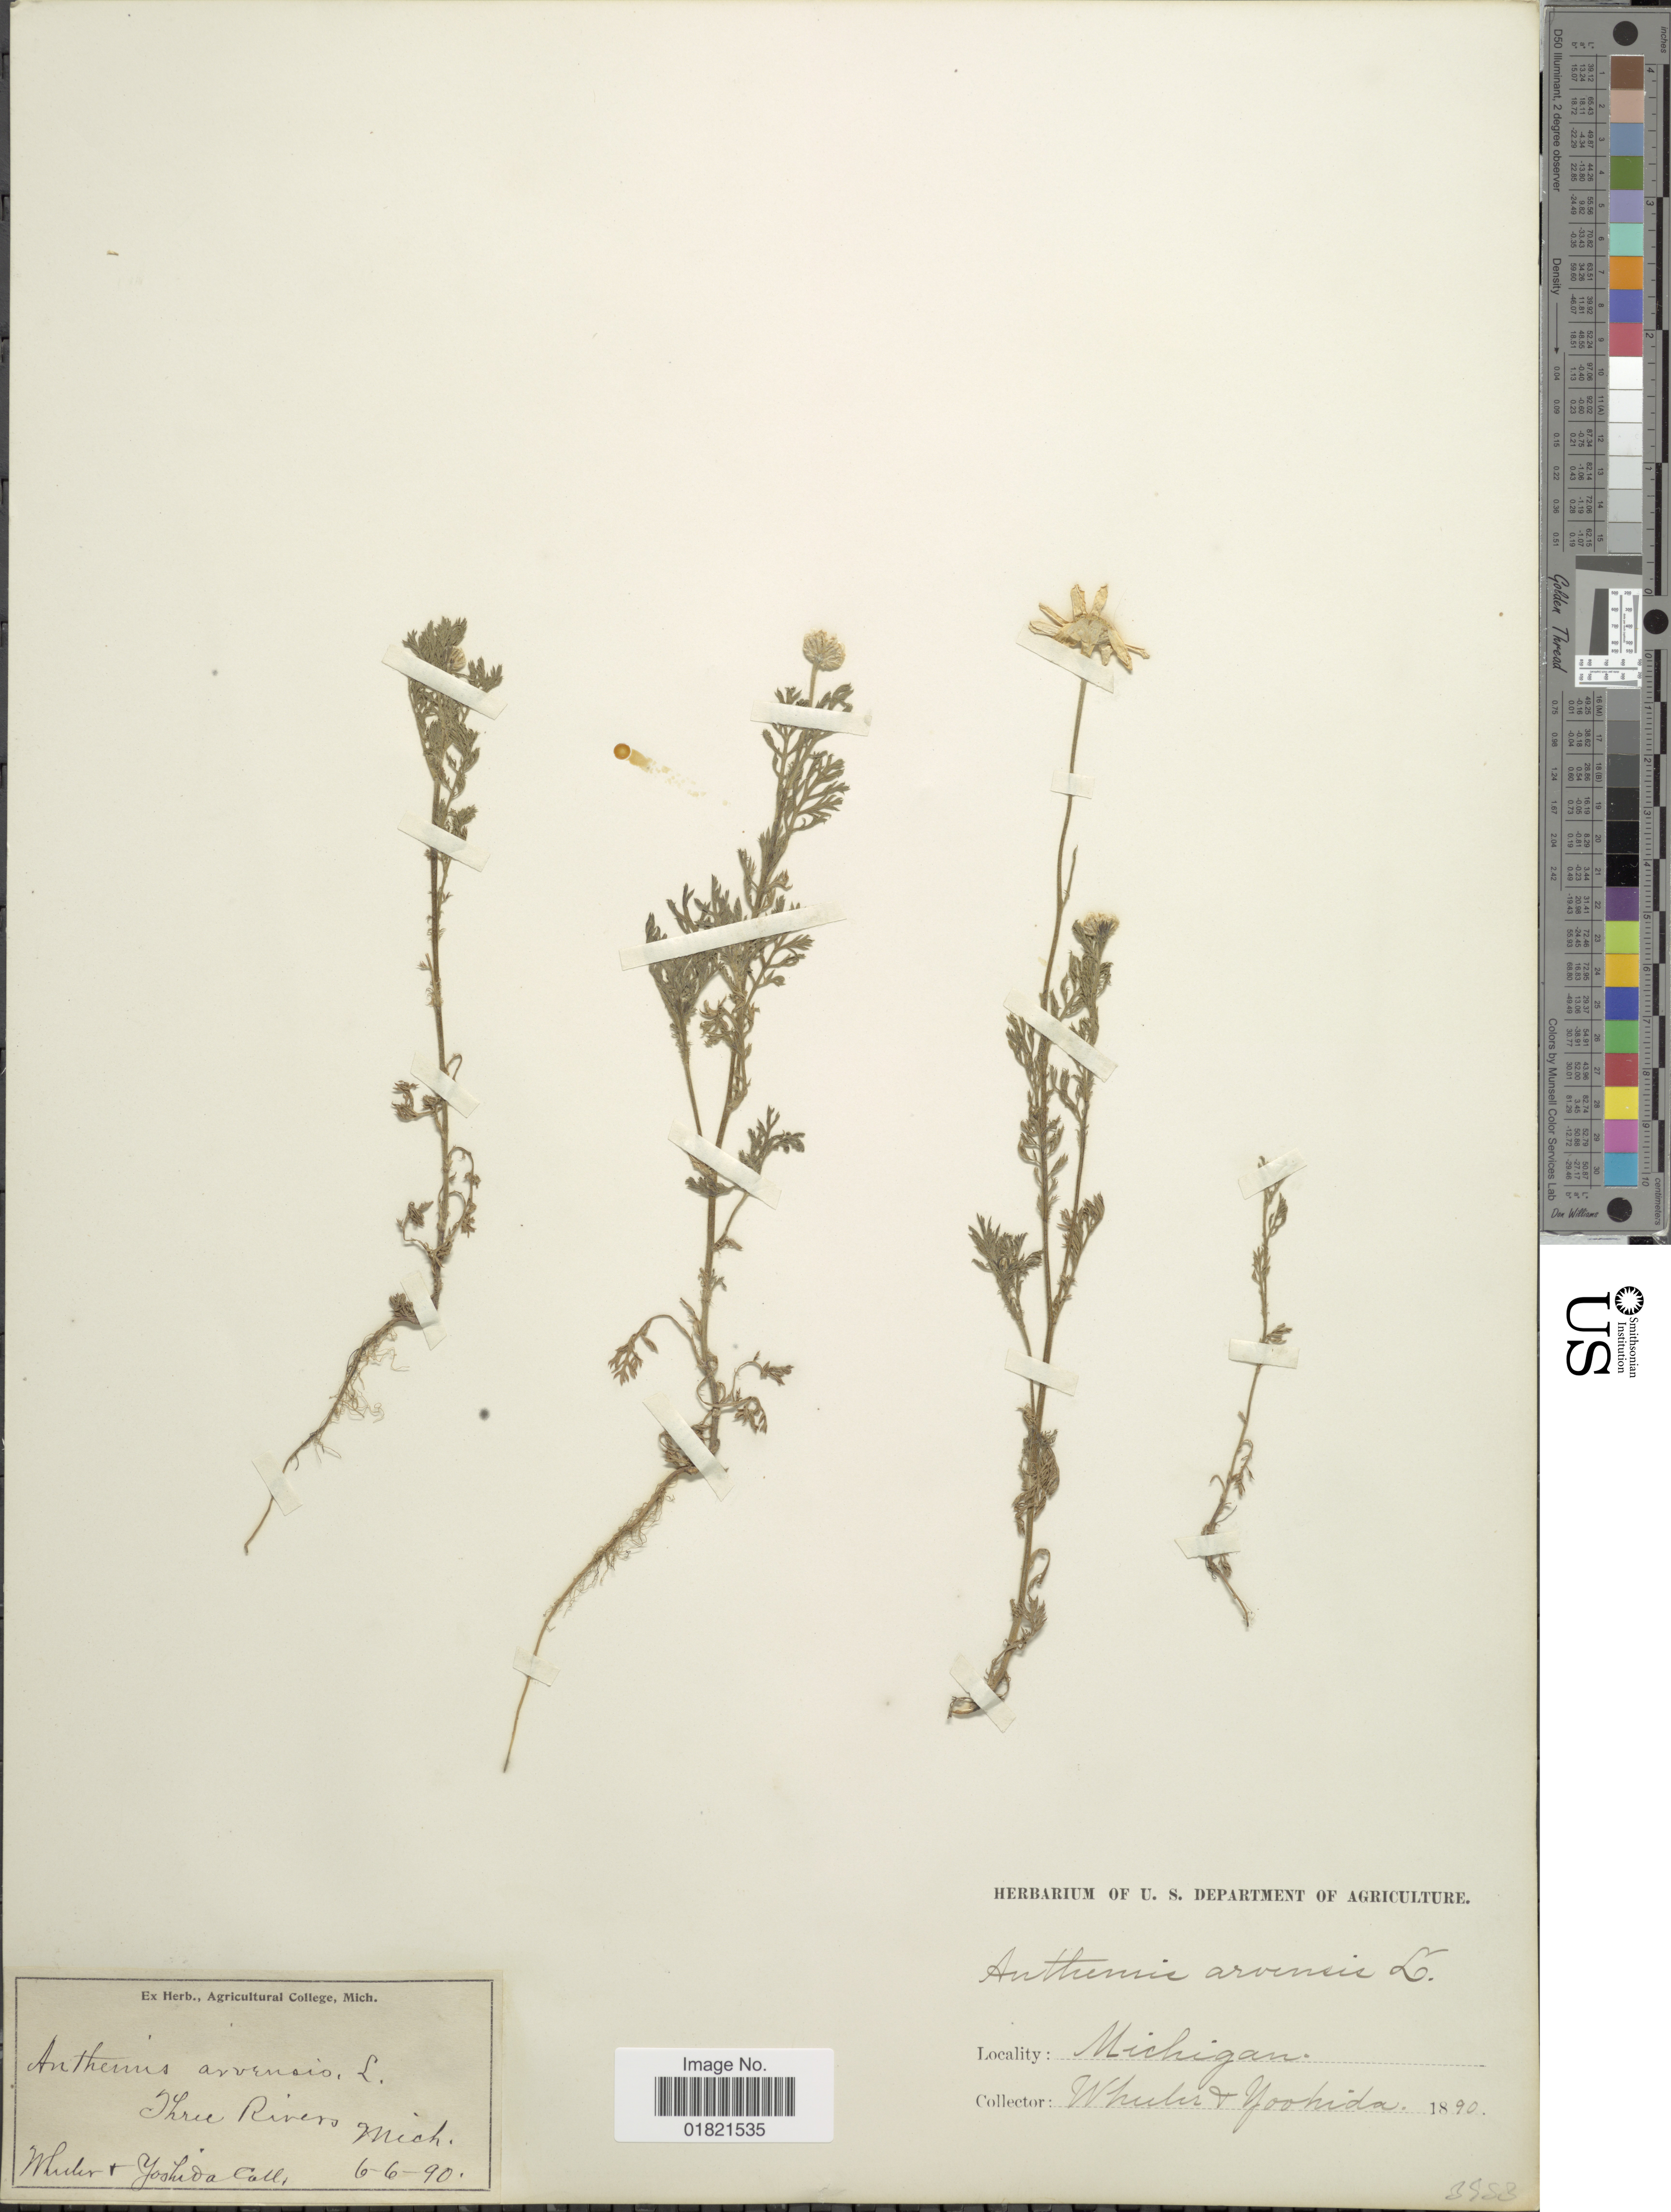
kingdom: Plantae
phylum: Tracheophyta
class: Magnoliopsida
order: Asterales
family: Asteraceae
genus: Anthemis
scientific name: Anthemis arvensis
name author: L.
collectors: -- Wheeler & Yoohida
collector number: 3983*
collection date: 1890-06-06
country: United States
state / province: Michigan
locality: Three Rivers